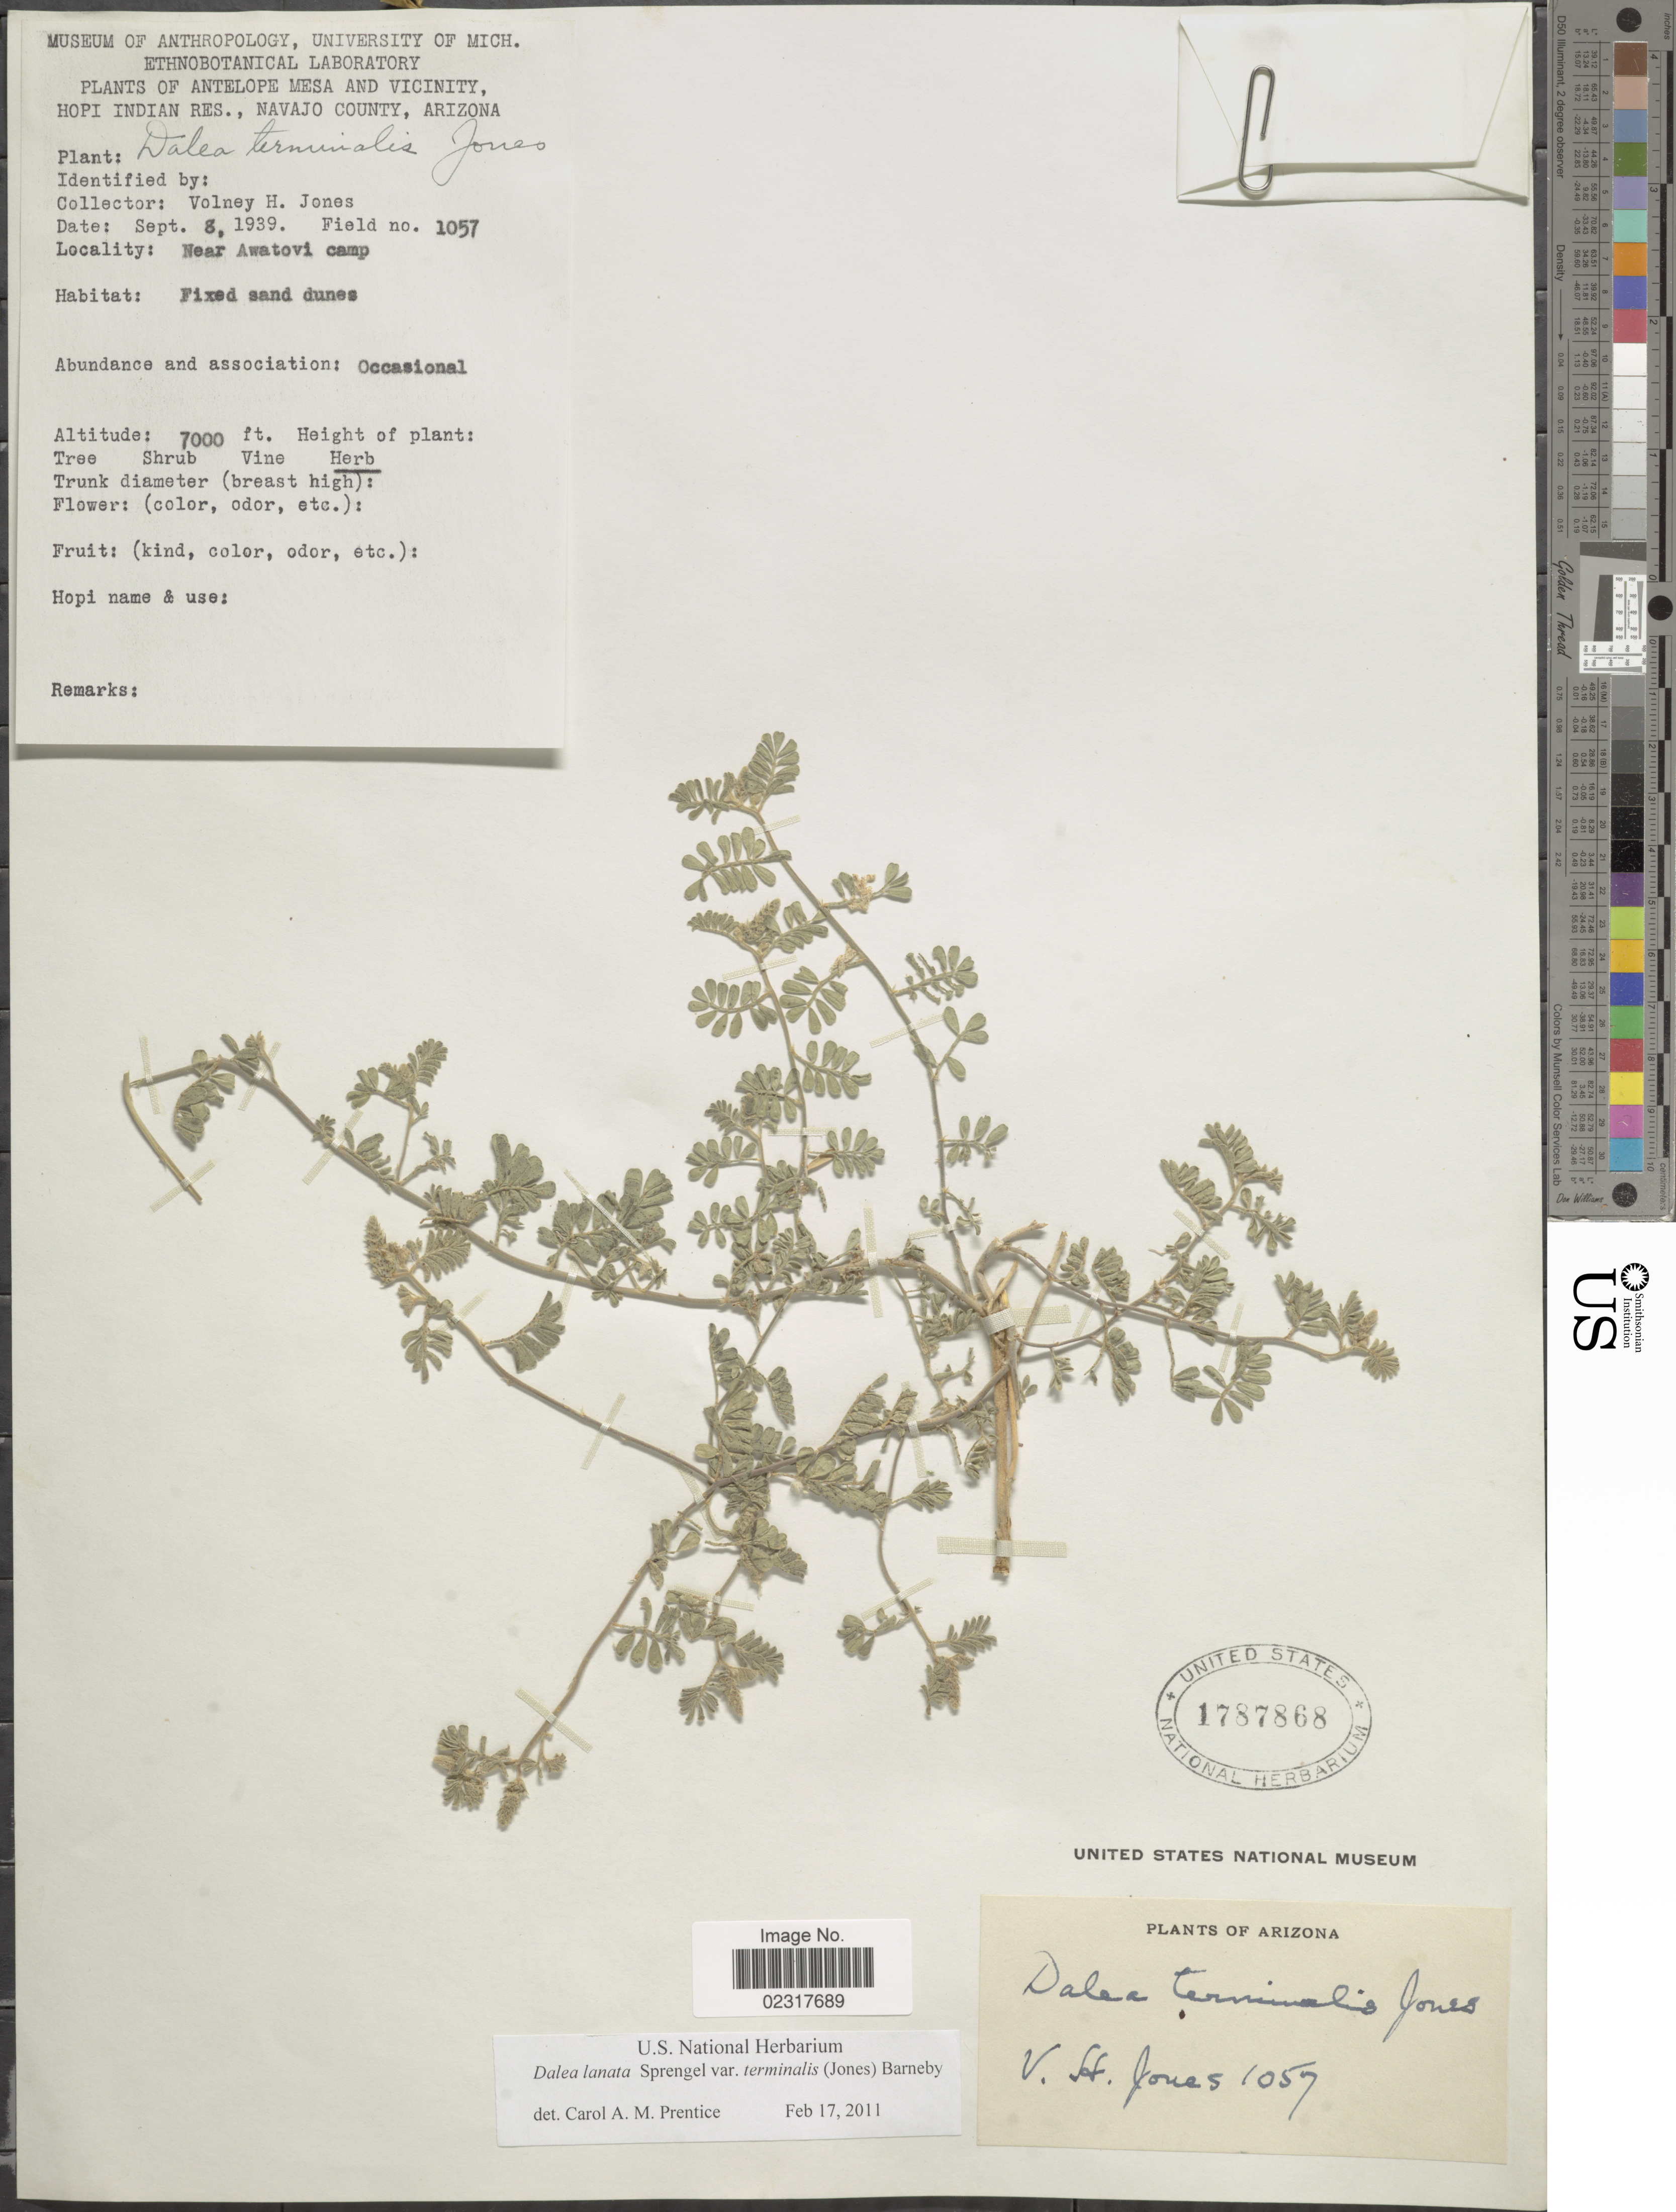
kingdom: Plantae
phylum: Tracheophyta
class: Magnoliopsida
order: Fabales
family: Fabaceae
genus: Dalea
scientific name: Dalea lanata var. terminalis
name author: (M.E. Jones) Barneby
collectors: V. Jones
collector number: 1057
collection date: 1939-09-08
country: United States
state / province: Arizona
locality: Antelope Mesa and Vicinity, Hopi Indian Res., Navajo County, near Awatovi camp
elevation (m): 2134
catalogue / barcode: US 1787868